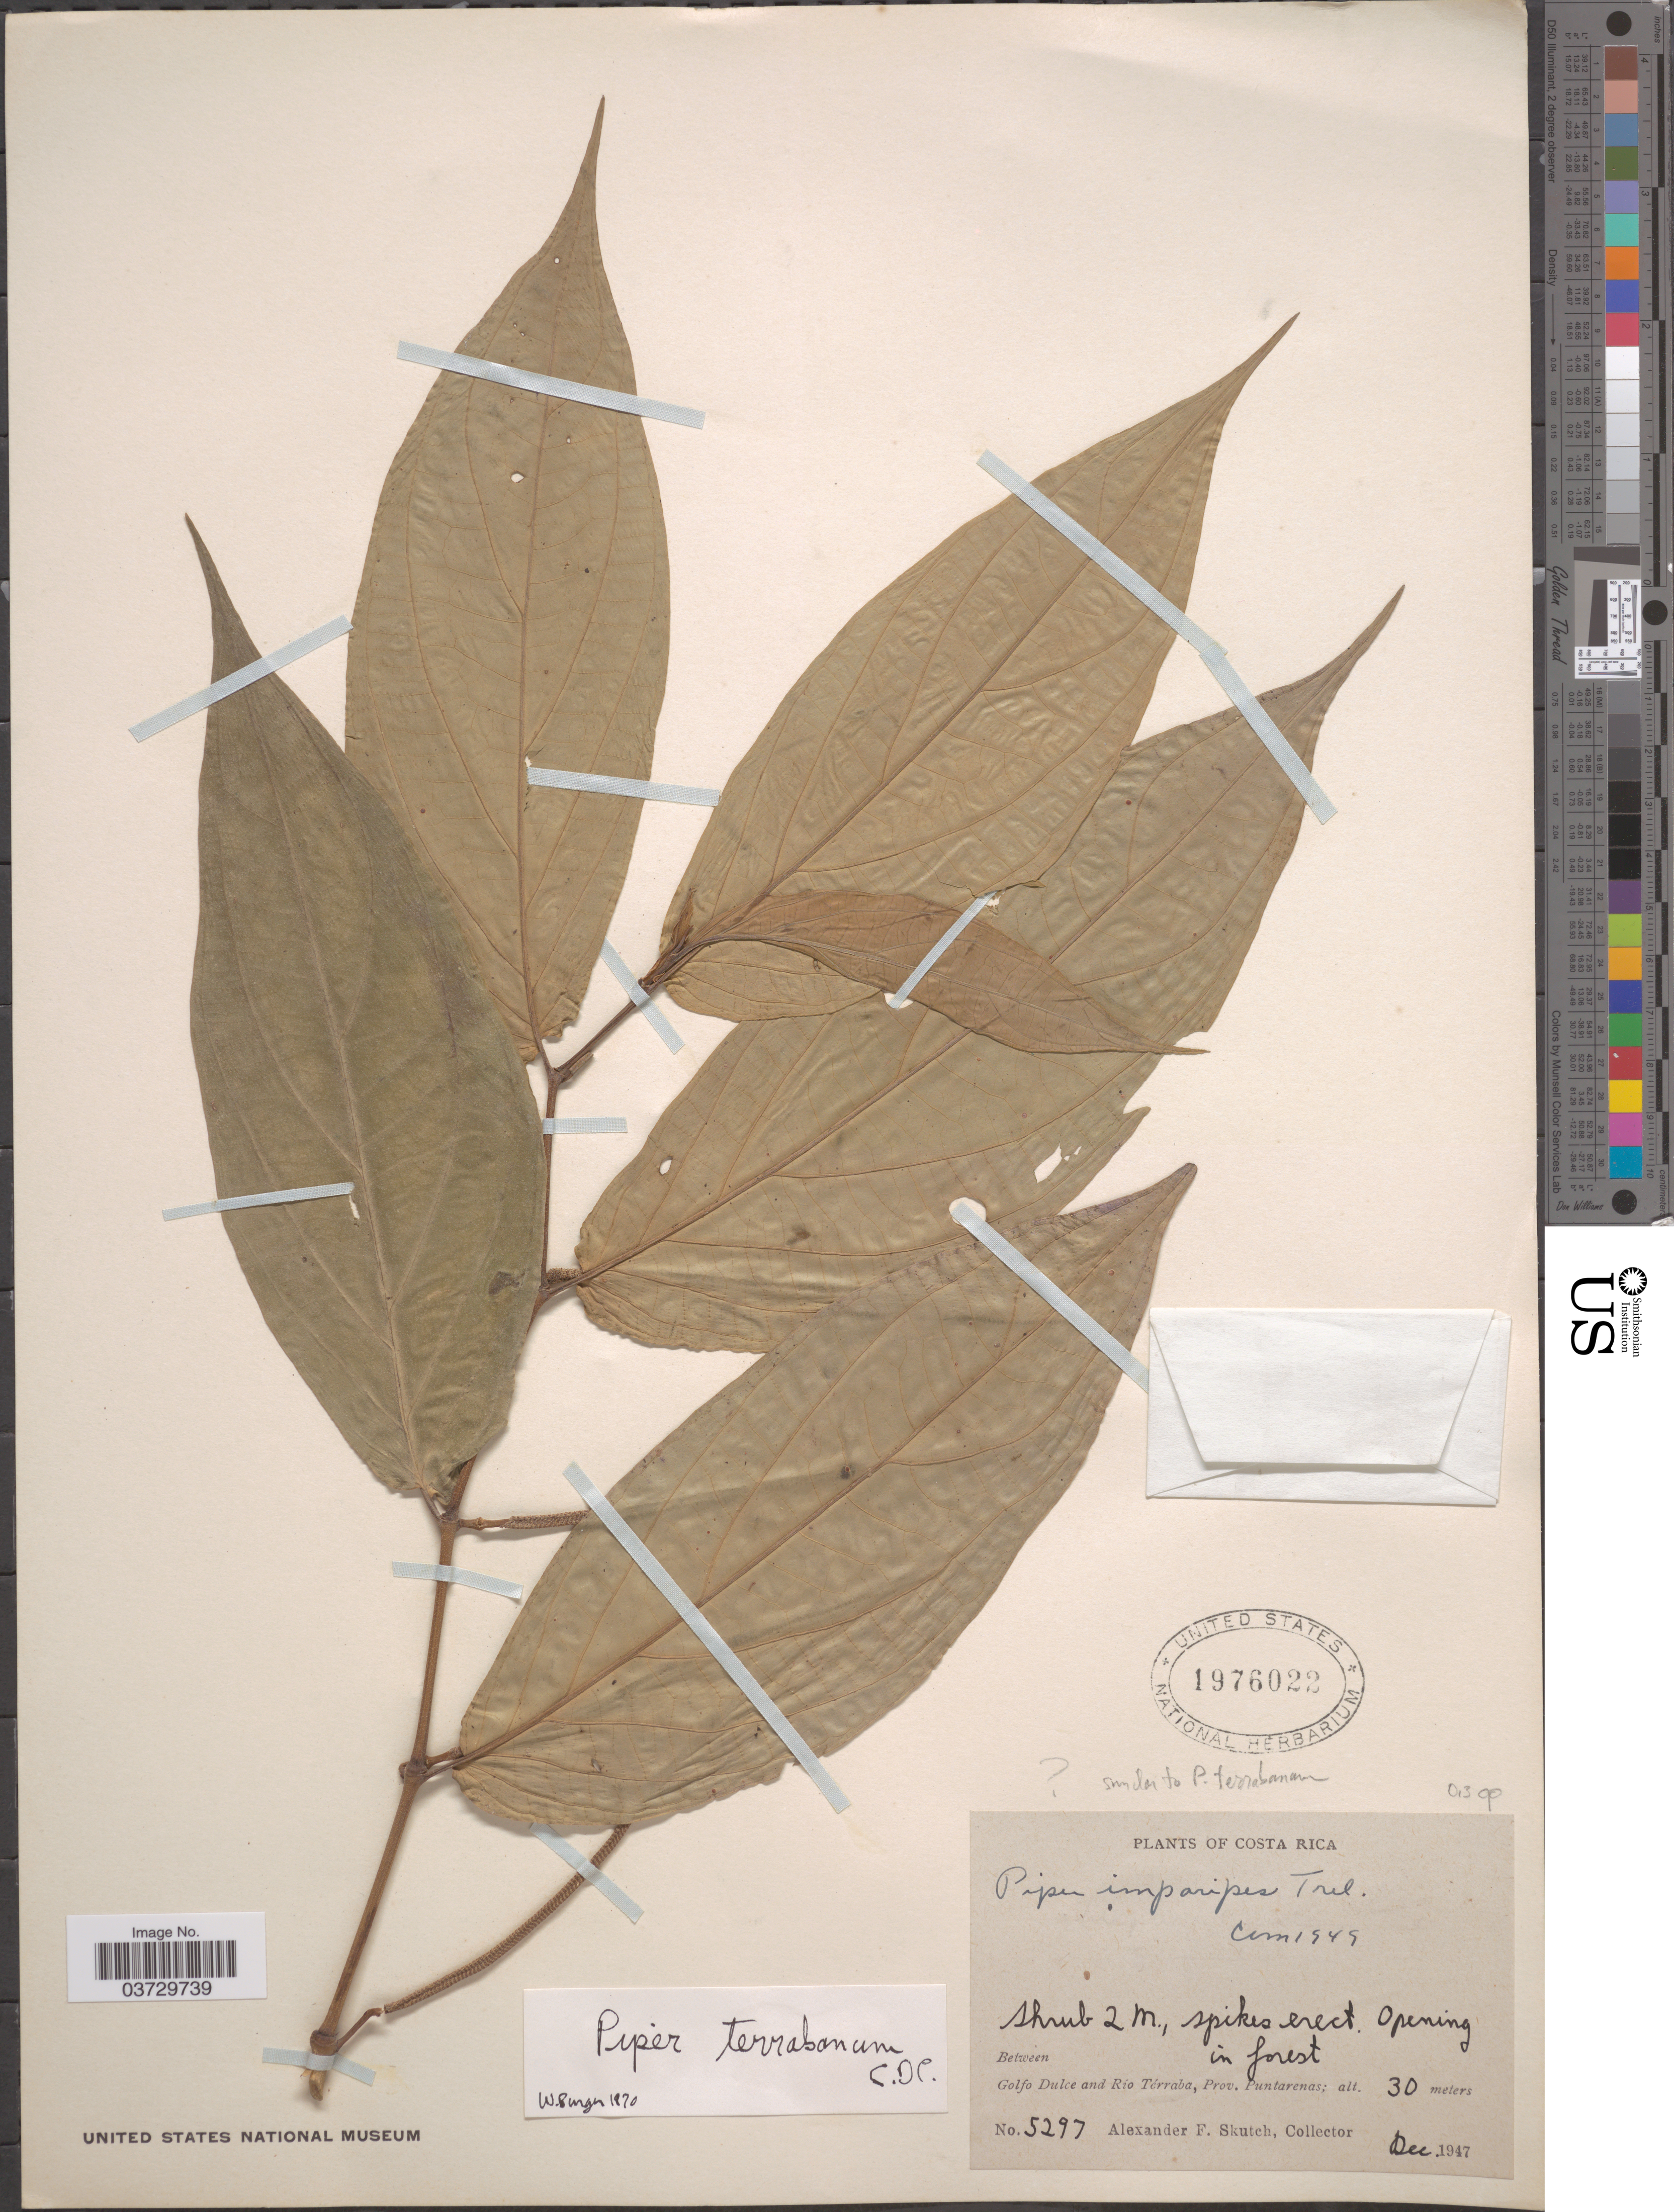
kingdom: Plantae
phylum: Tracheophyta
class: Magnoliopsida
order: Piperales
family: Piperaceae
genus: Piper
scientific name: Piper terrabanum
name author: C. DC.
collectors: A. F. Skutch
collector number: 5297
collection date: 1947-12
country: Costa Rica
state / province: Puntarenas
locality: Between Golfo Dulce and Río Térraba.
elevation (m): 30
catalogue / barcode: US 1976022